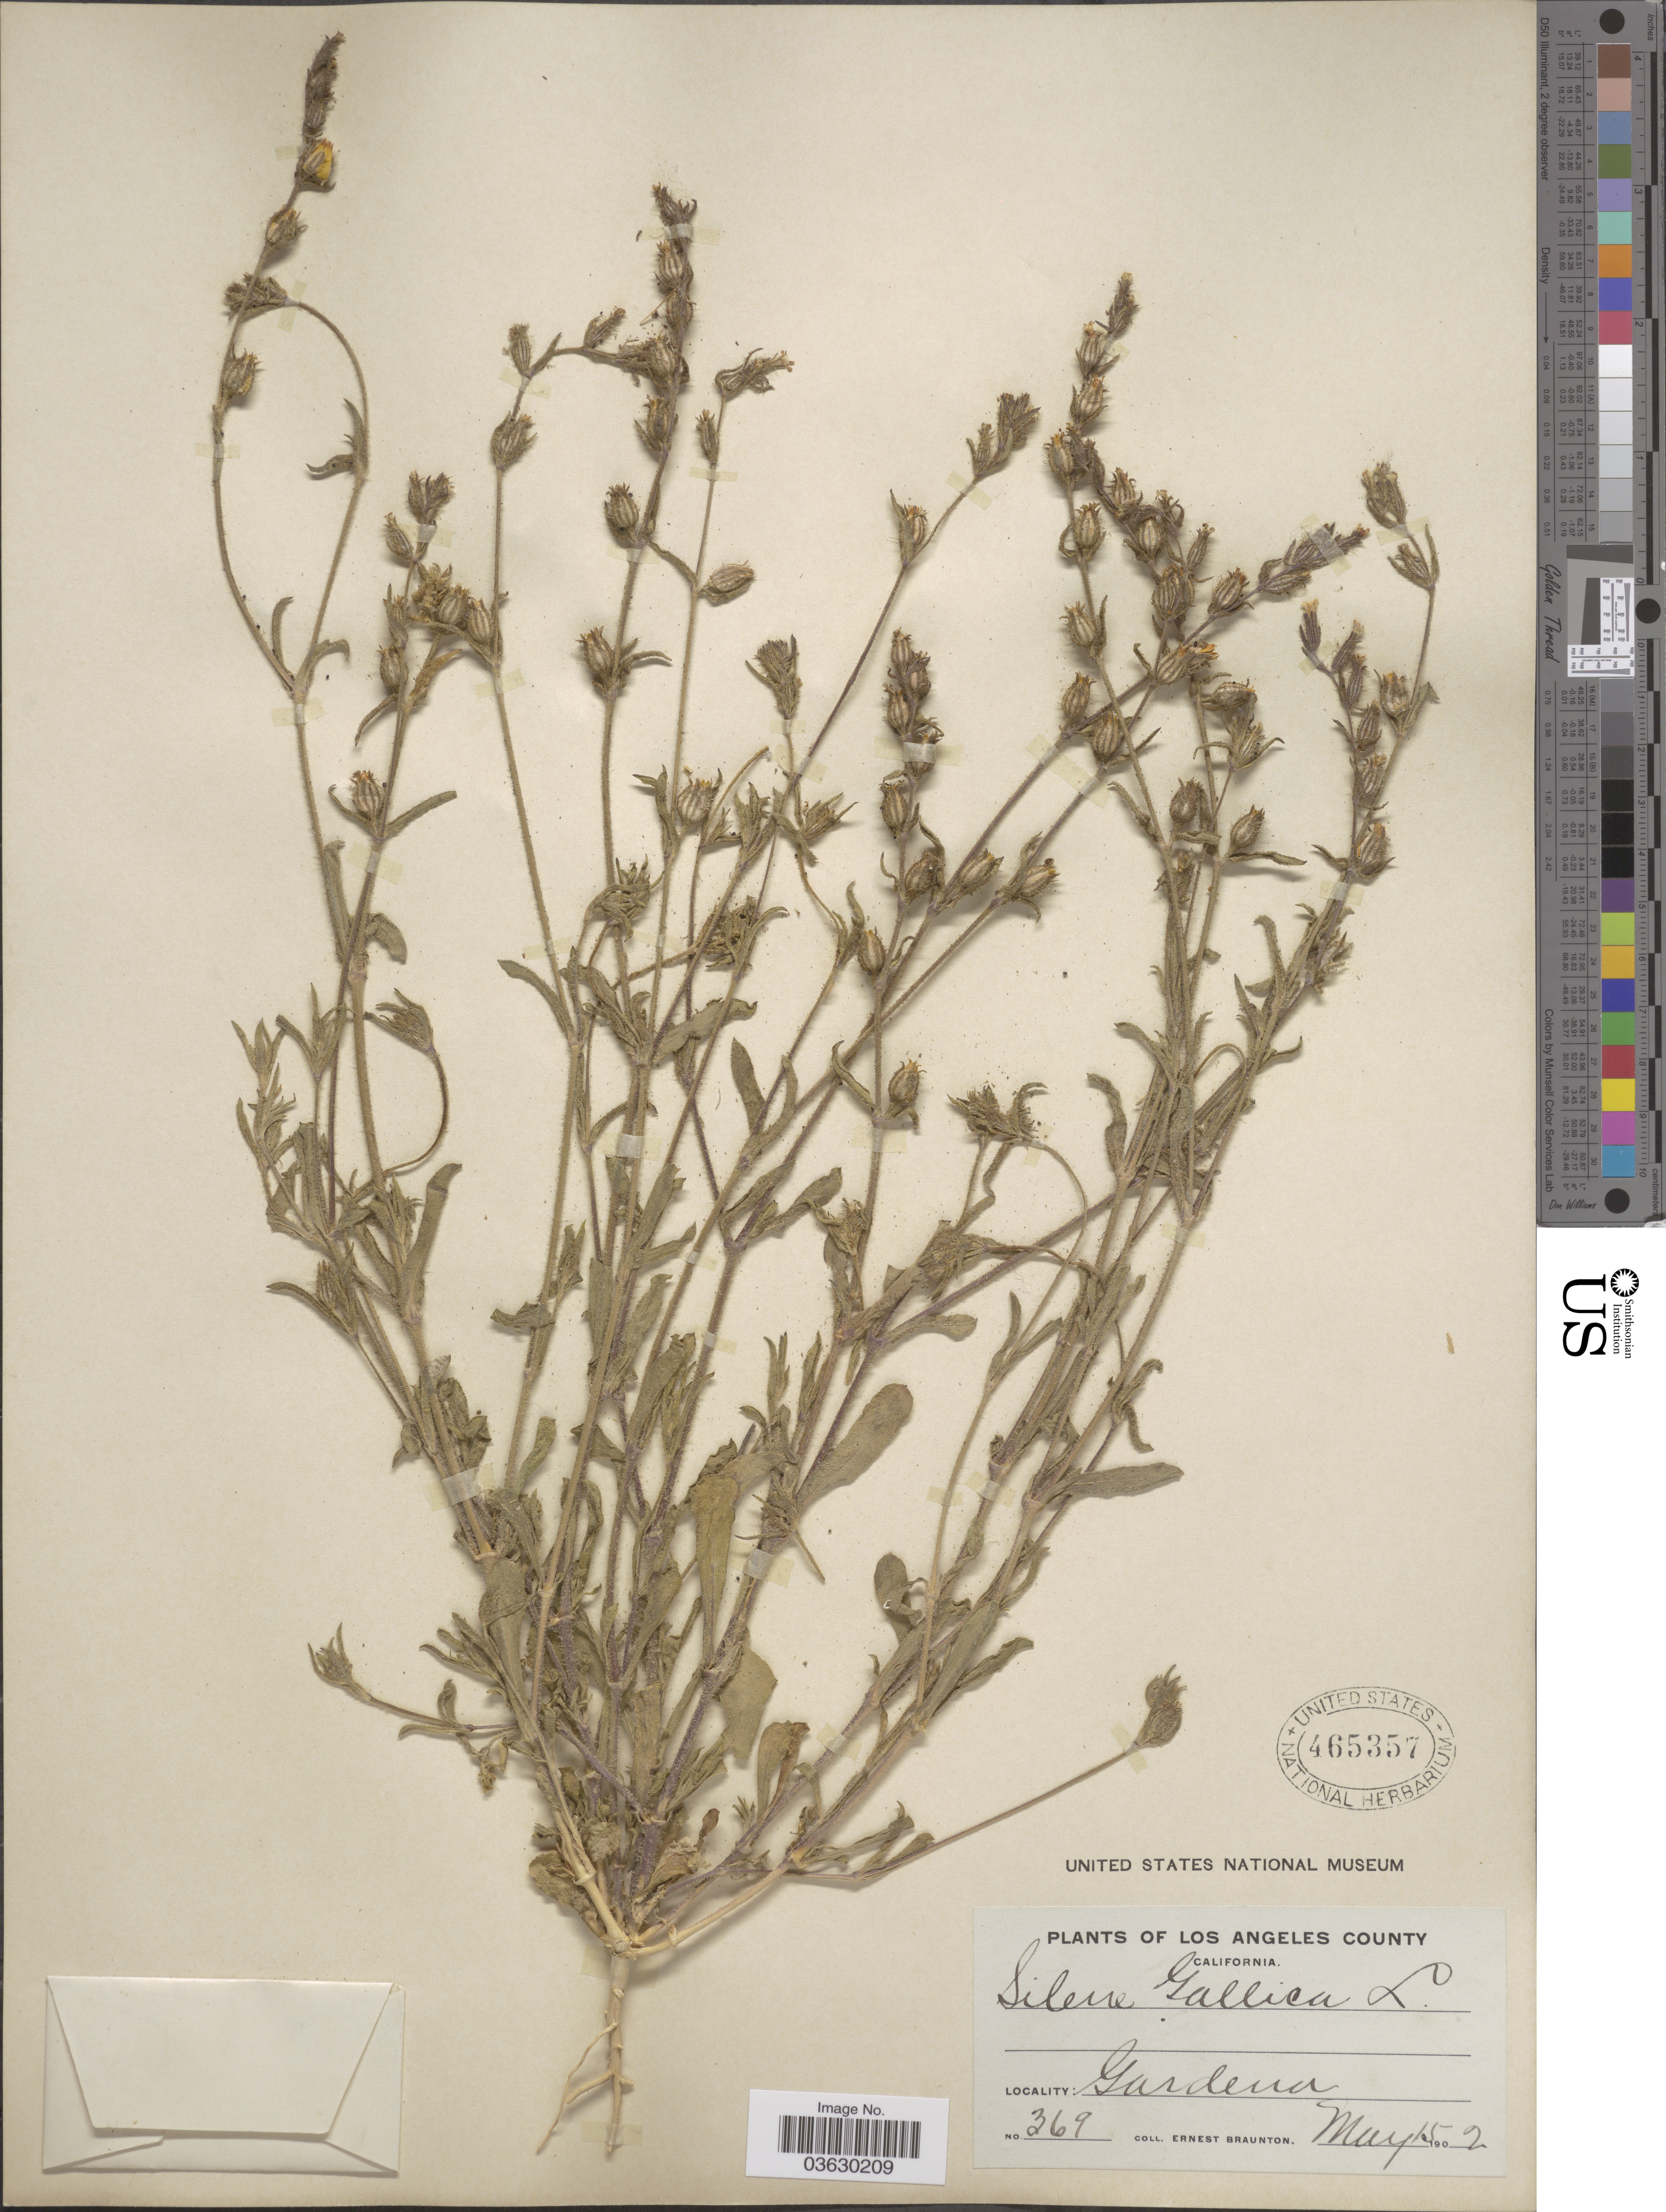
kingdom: Plantae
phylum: Tracheophyta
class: Magnoliopsida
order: Caryophyllales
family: Caryophyllaceae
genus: Silene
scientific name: Silene gallica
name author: L.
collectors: E. Braunton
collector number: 369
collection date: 1902-05-15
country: United States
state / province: California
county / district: Los Angeles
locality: Los Angeles Couny. Gardena.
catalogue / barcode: US 465357